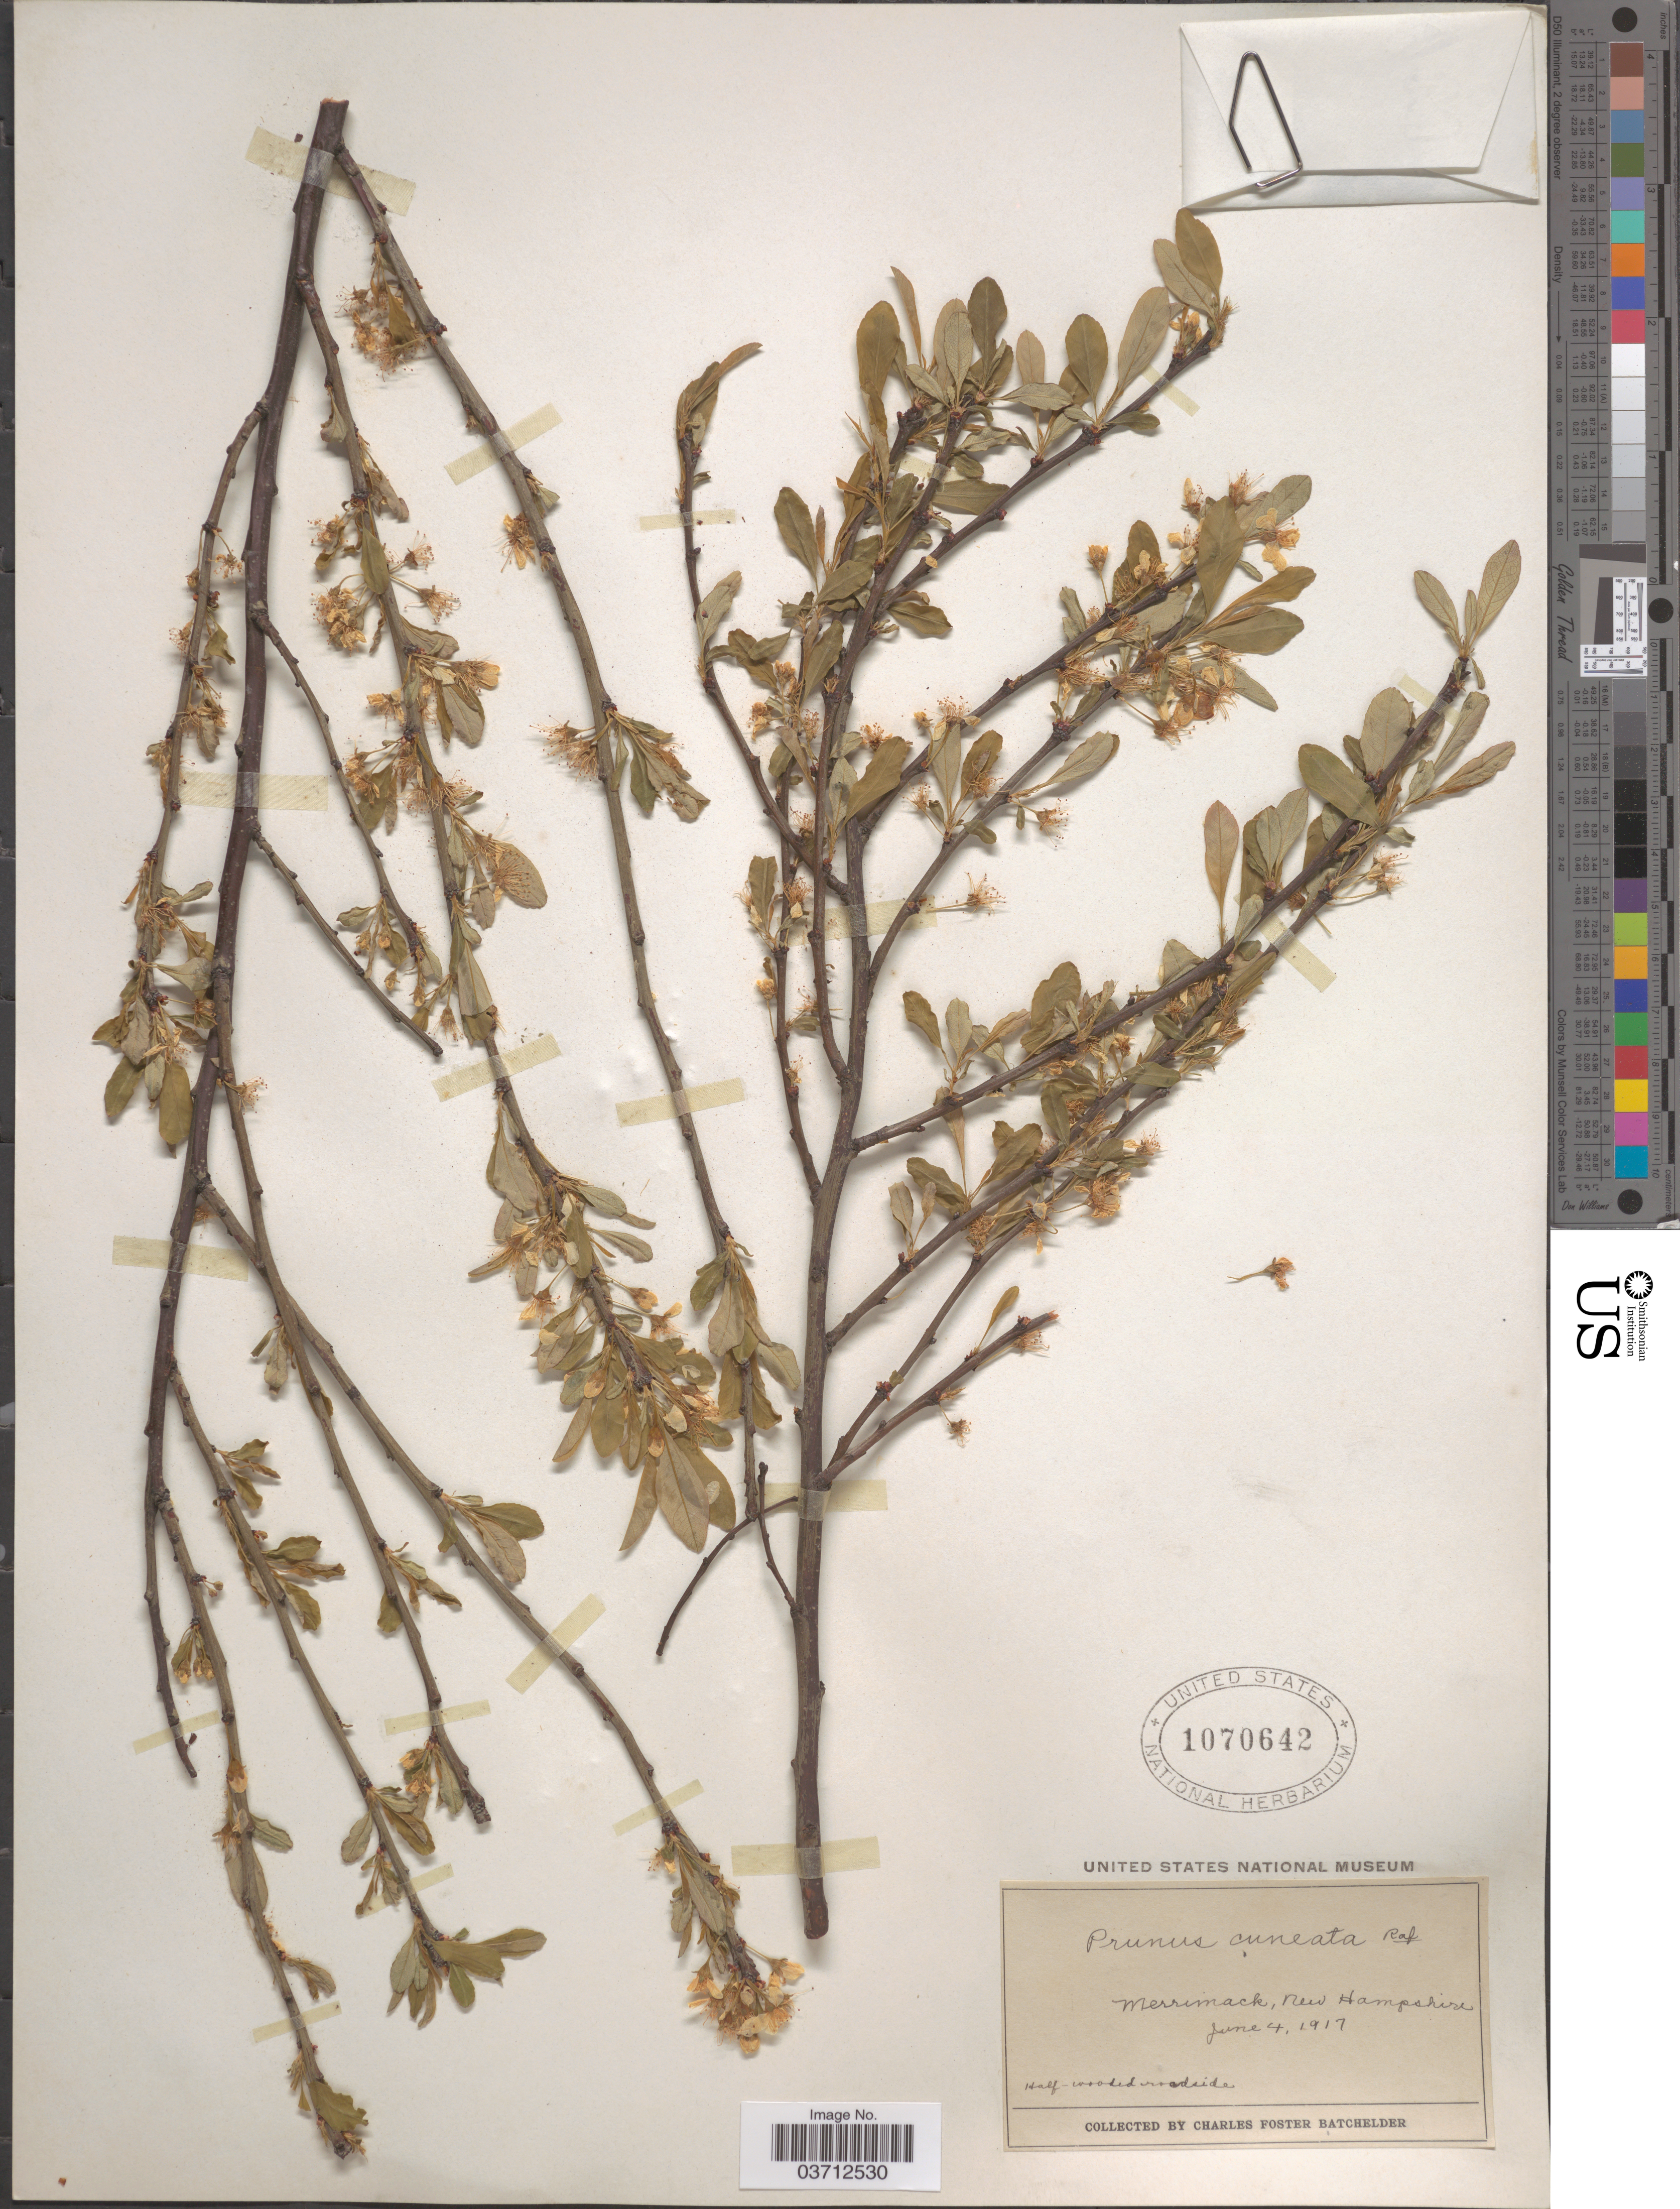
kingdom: Plantae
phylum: Tracheophyta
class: Magnoliopsida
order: Rosales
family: Rosaceae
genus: Prunus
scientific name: Prunus cuneata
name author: Raf.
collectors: C. Batchelder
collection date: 1917-06-04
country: United States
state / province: New Hampshire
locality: Merrimack.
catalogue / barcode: US 1070642